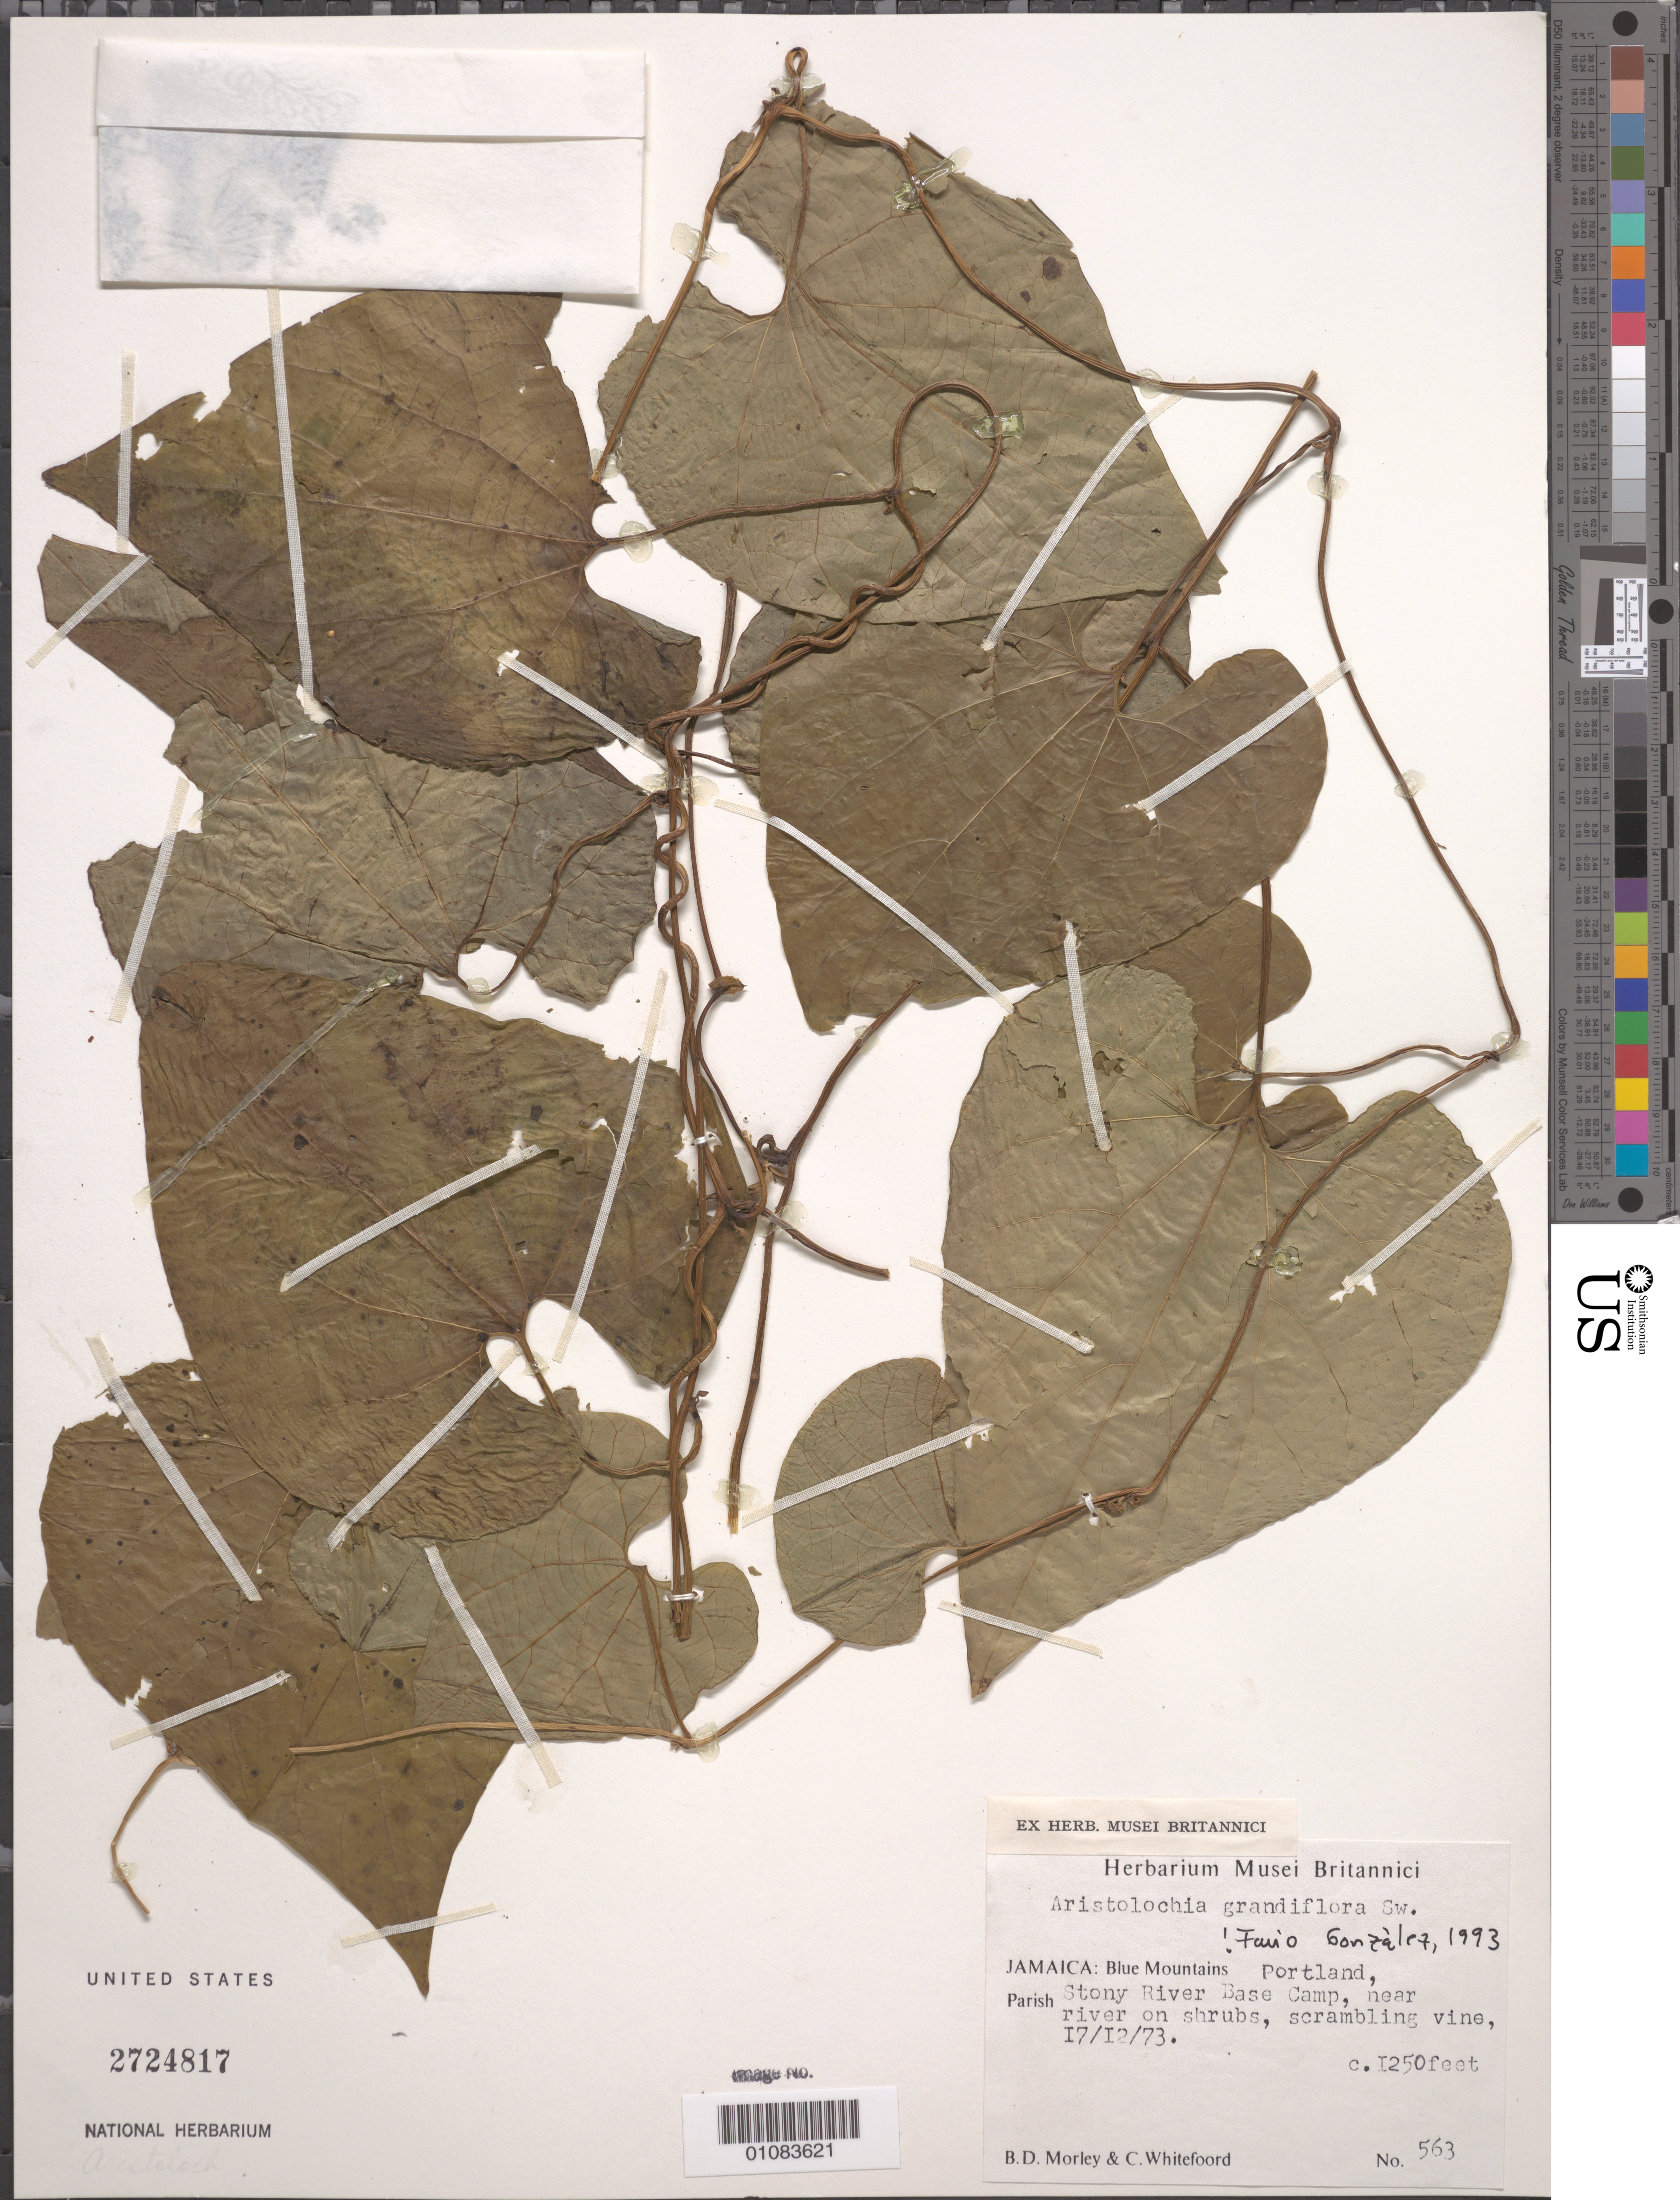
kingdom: Plantae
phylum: Tracheophyta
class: Magnoliopsida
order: Piperales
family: Aristolochiaceae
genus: Aristolochia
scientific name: Aristolochia grandiflora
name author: Sw.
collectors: B. D. Morley & C. Whitefoord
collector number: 563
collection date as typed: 17 Dec 1973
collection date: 1973-12-17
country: Jamaica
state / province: Manchester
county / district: Bath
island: Jamaica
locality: Blue Mountaints, Portland, Stony River Base Camp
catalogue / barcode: US 2724817